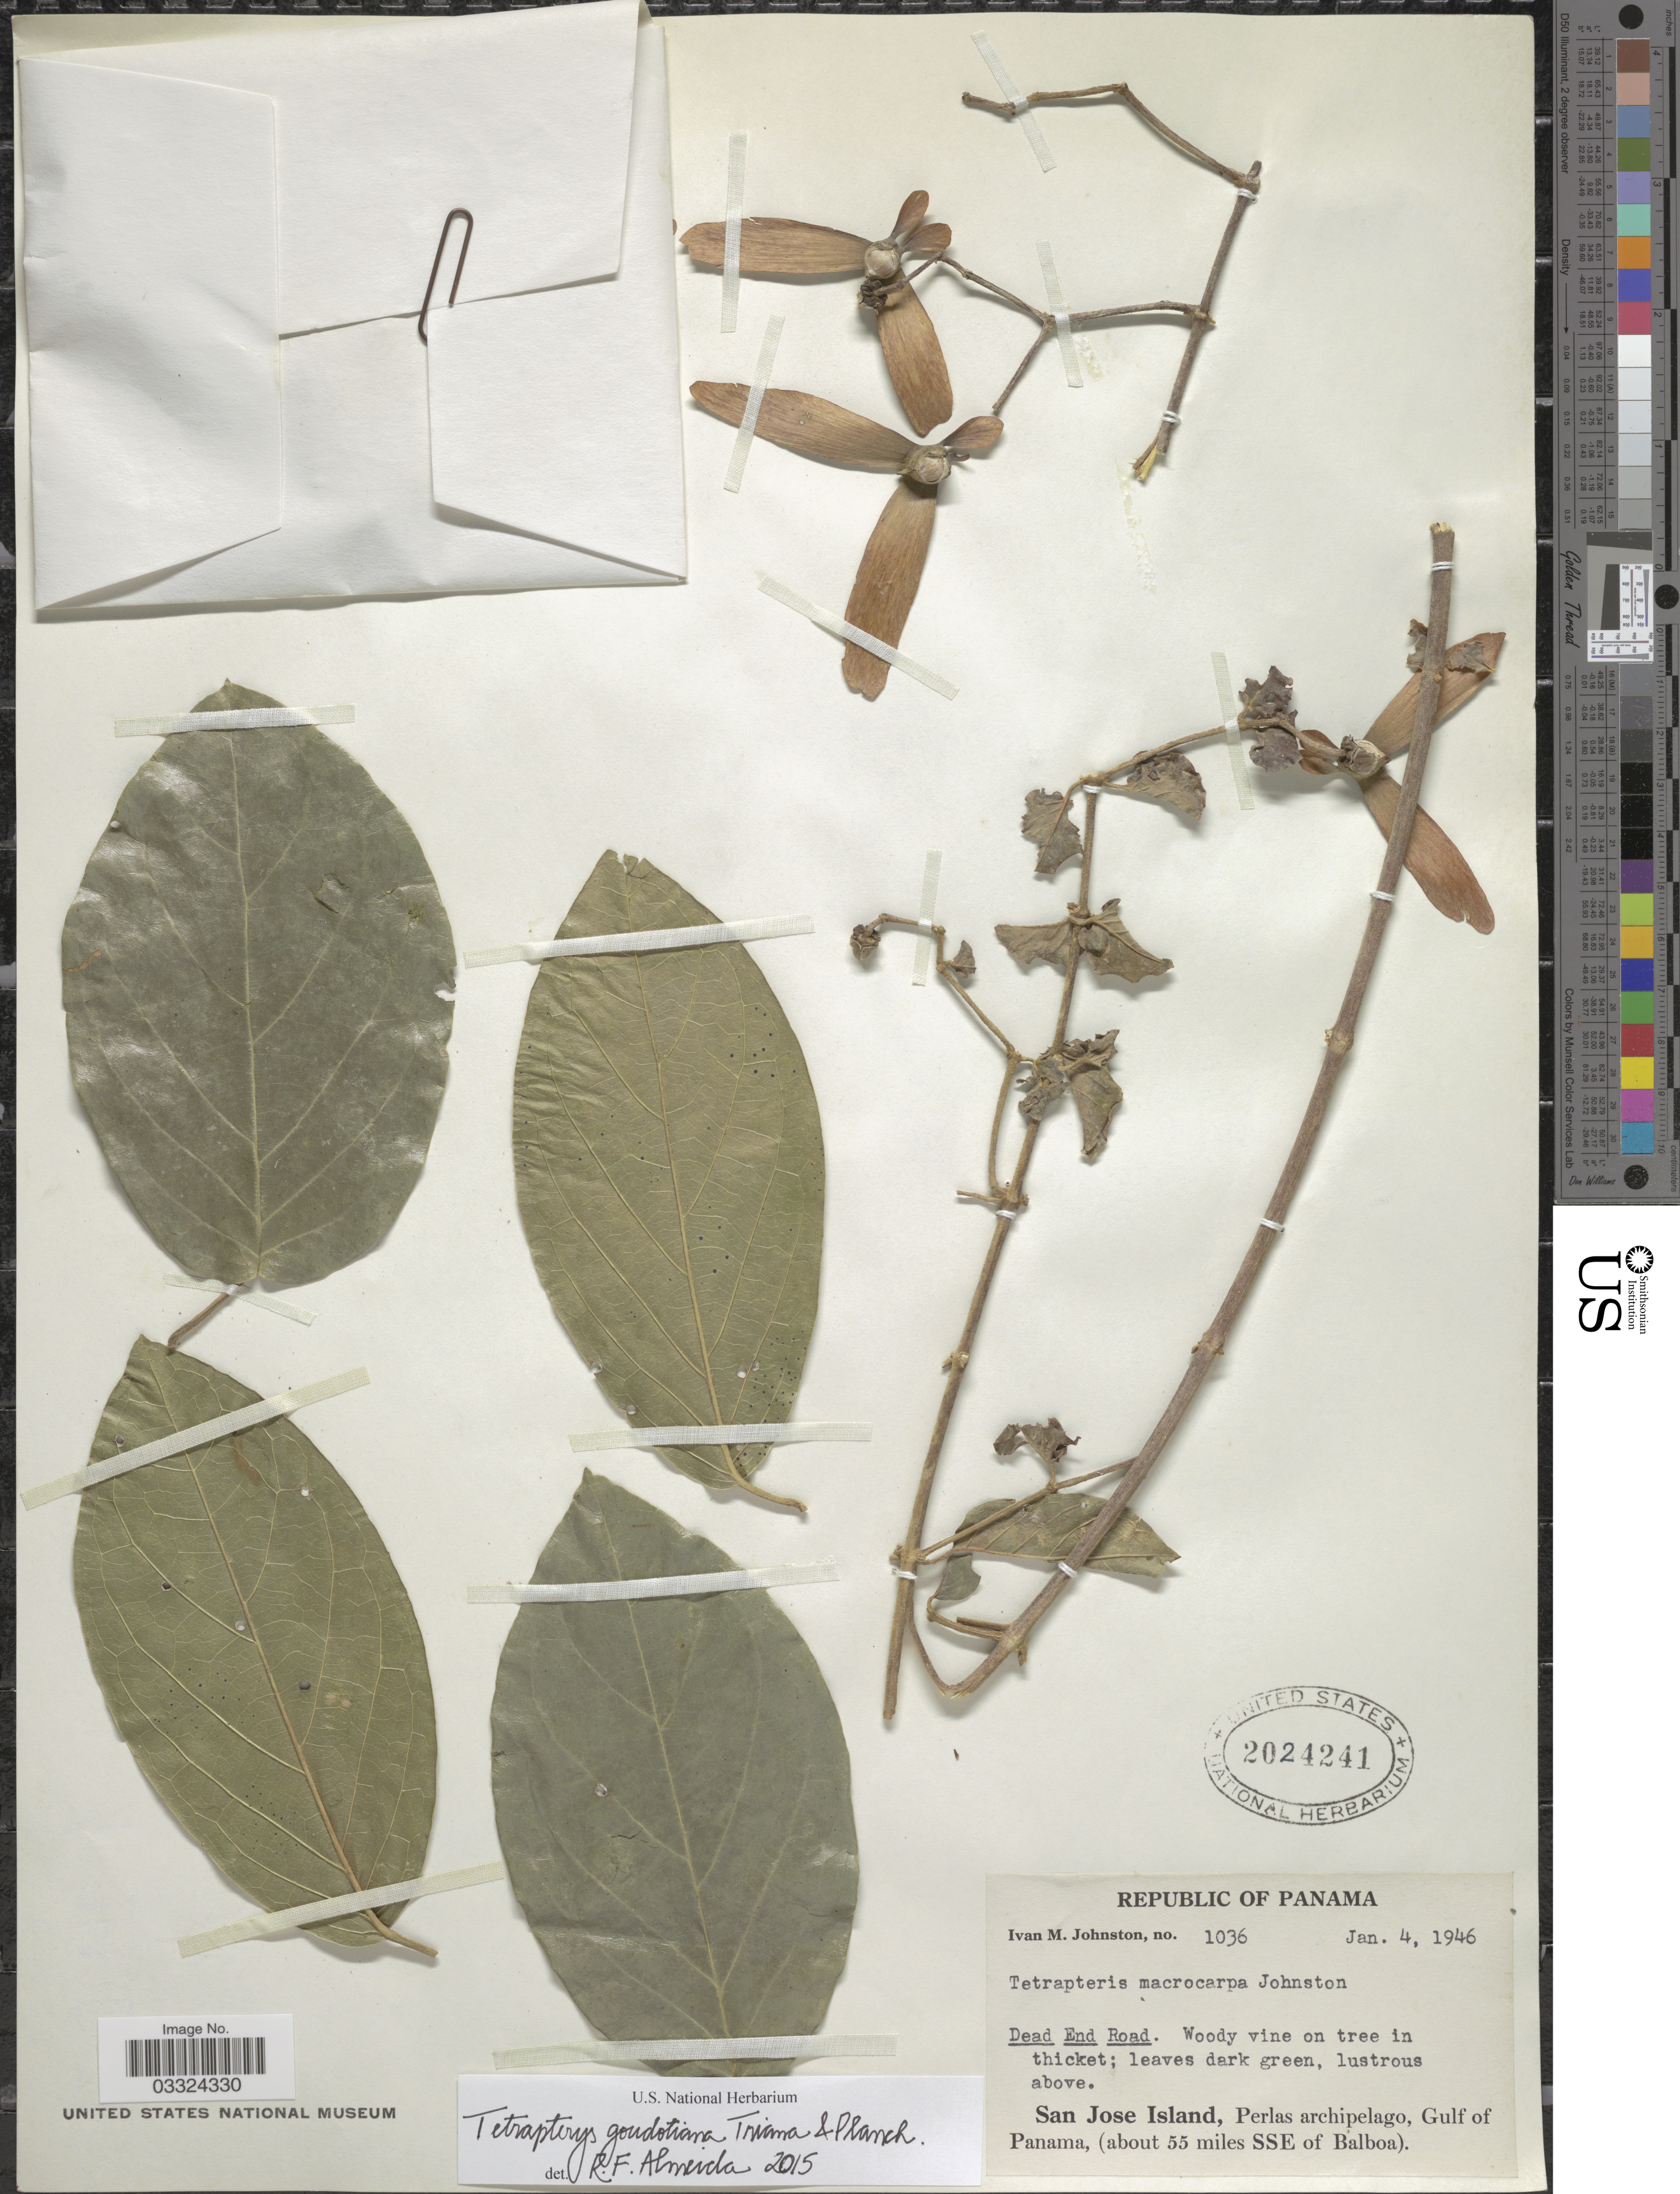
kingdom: Plantae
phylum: Tracheophyta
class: Magnoliopsida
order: Malpighiales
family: Malpighiaceae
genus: Tetrapterys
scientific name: Tetrapterys goudotiana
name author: Triana & Planch.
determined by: De Almeida, R. F., (HUEFS), Universidade Estadual de Feira de Santana (BRAZIL)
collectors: I.M. Johnston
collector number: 1036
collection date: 1946-01-04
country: Panama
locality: Dead End Road. San Jose Island, Perlas Archipelago, Gulf of Panama, (about 55 miles SSE of Balboa).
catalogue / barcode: US 2024241